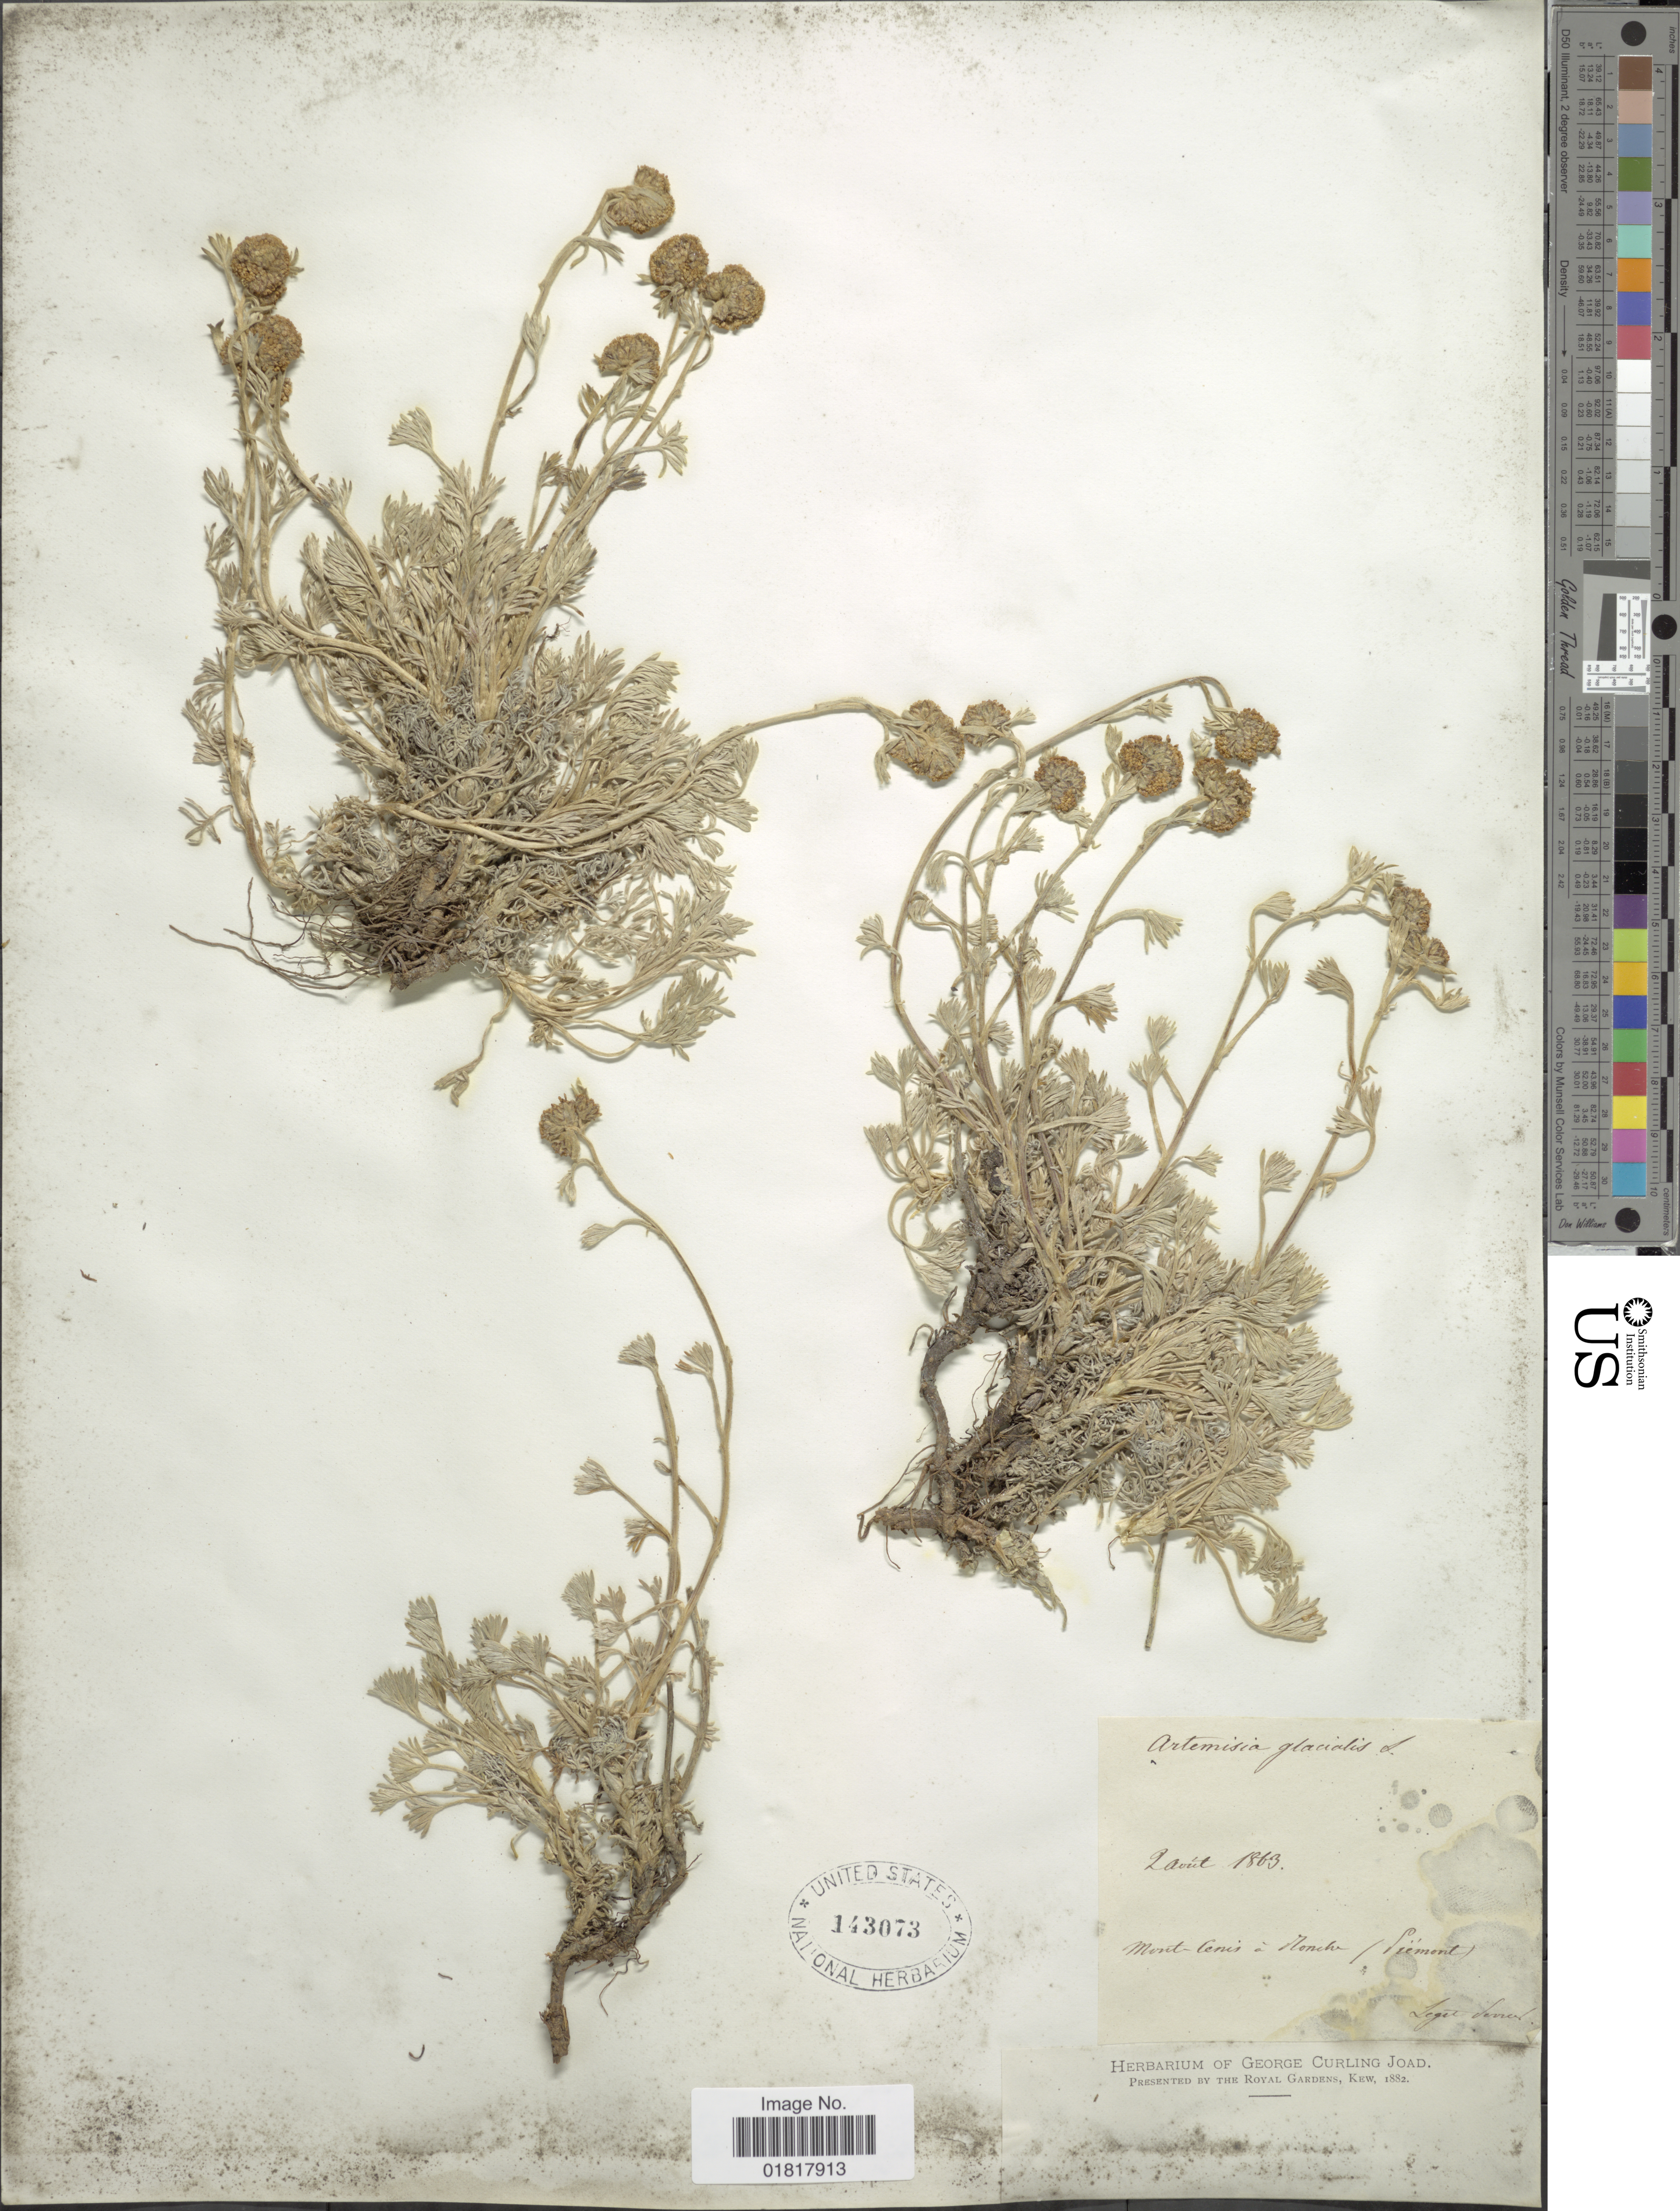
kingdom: Plantae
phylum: Tracheophyta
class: Magnoliopsida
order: Asterales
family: Asteraceae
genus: Artemisia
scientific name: Artemisia glacialis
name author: L.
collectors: Levier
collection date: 1863-08-02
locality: Mont-cenis á Mocnce (Liemont) [interpreted]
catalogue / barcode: US 143073